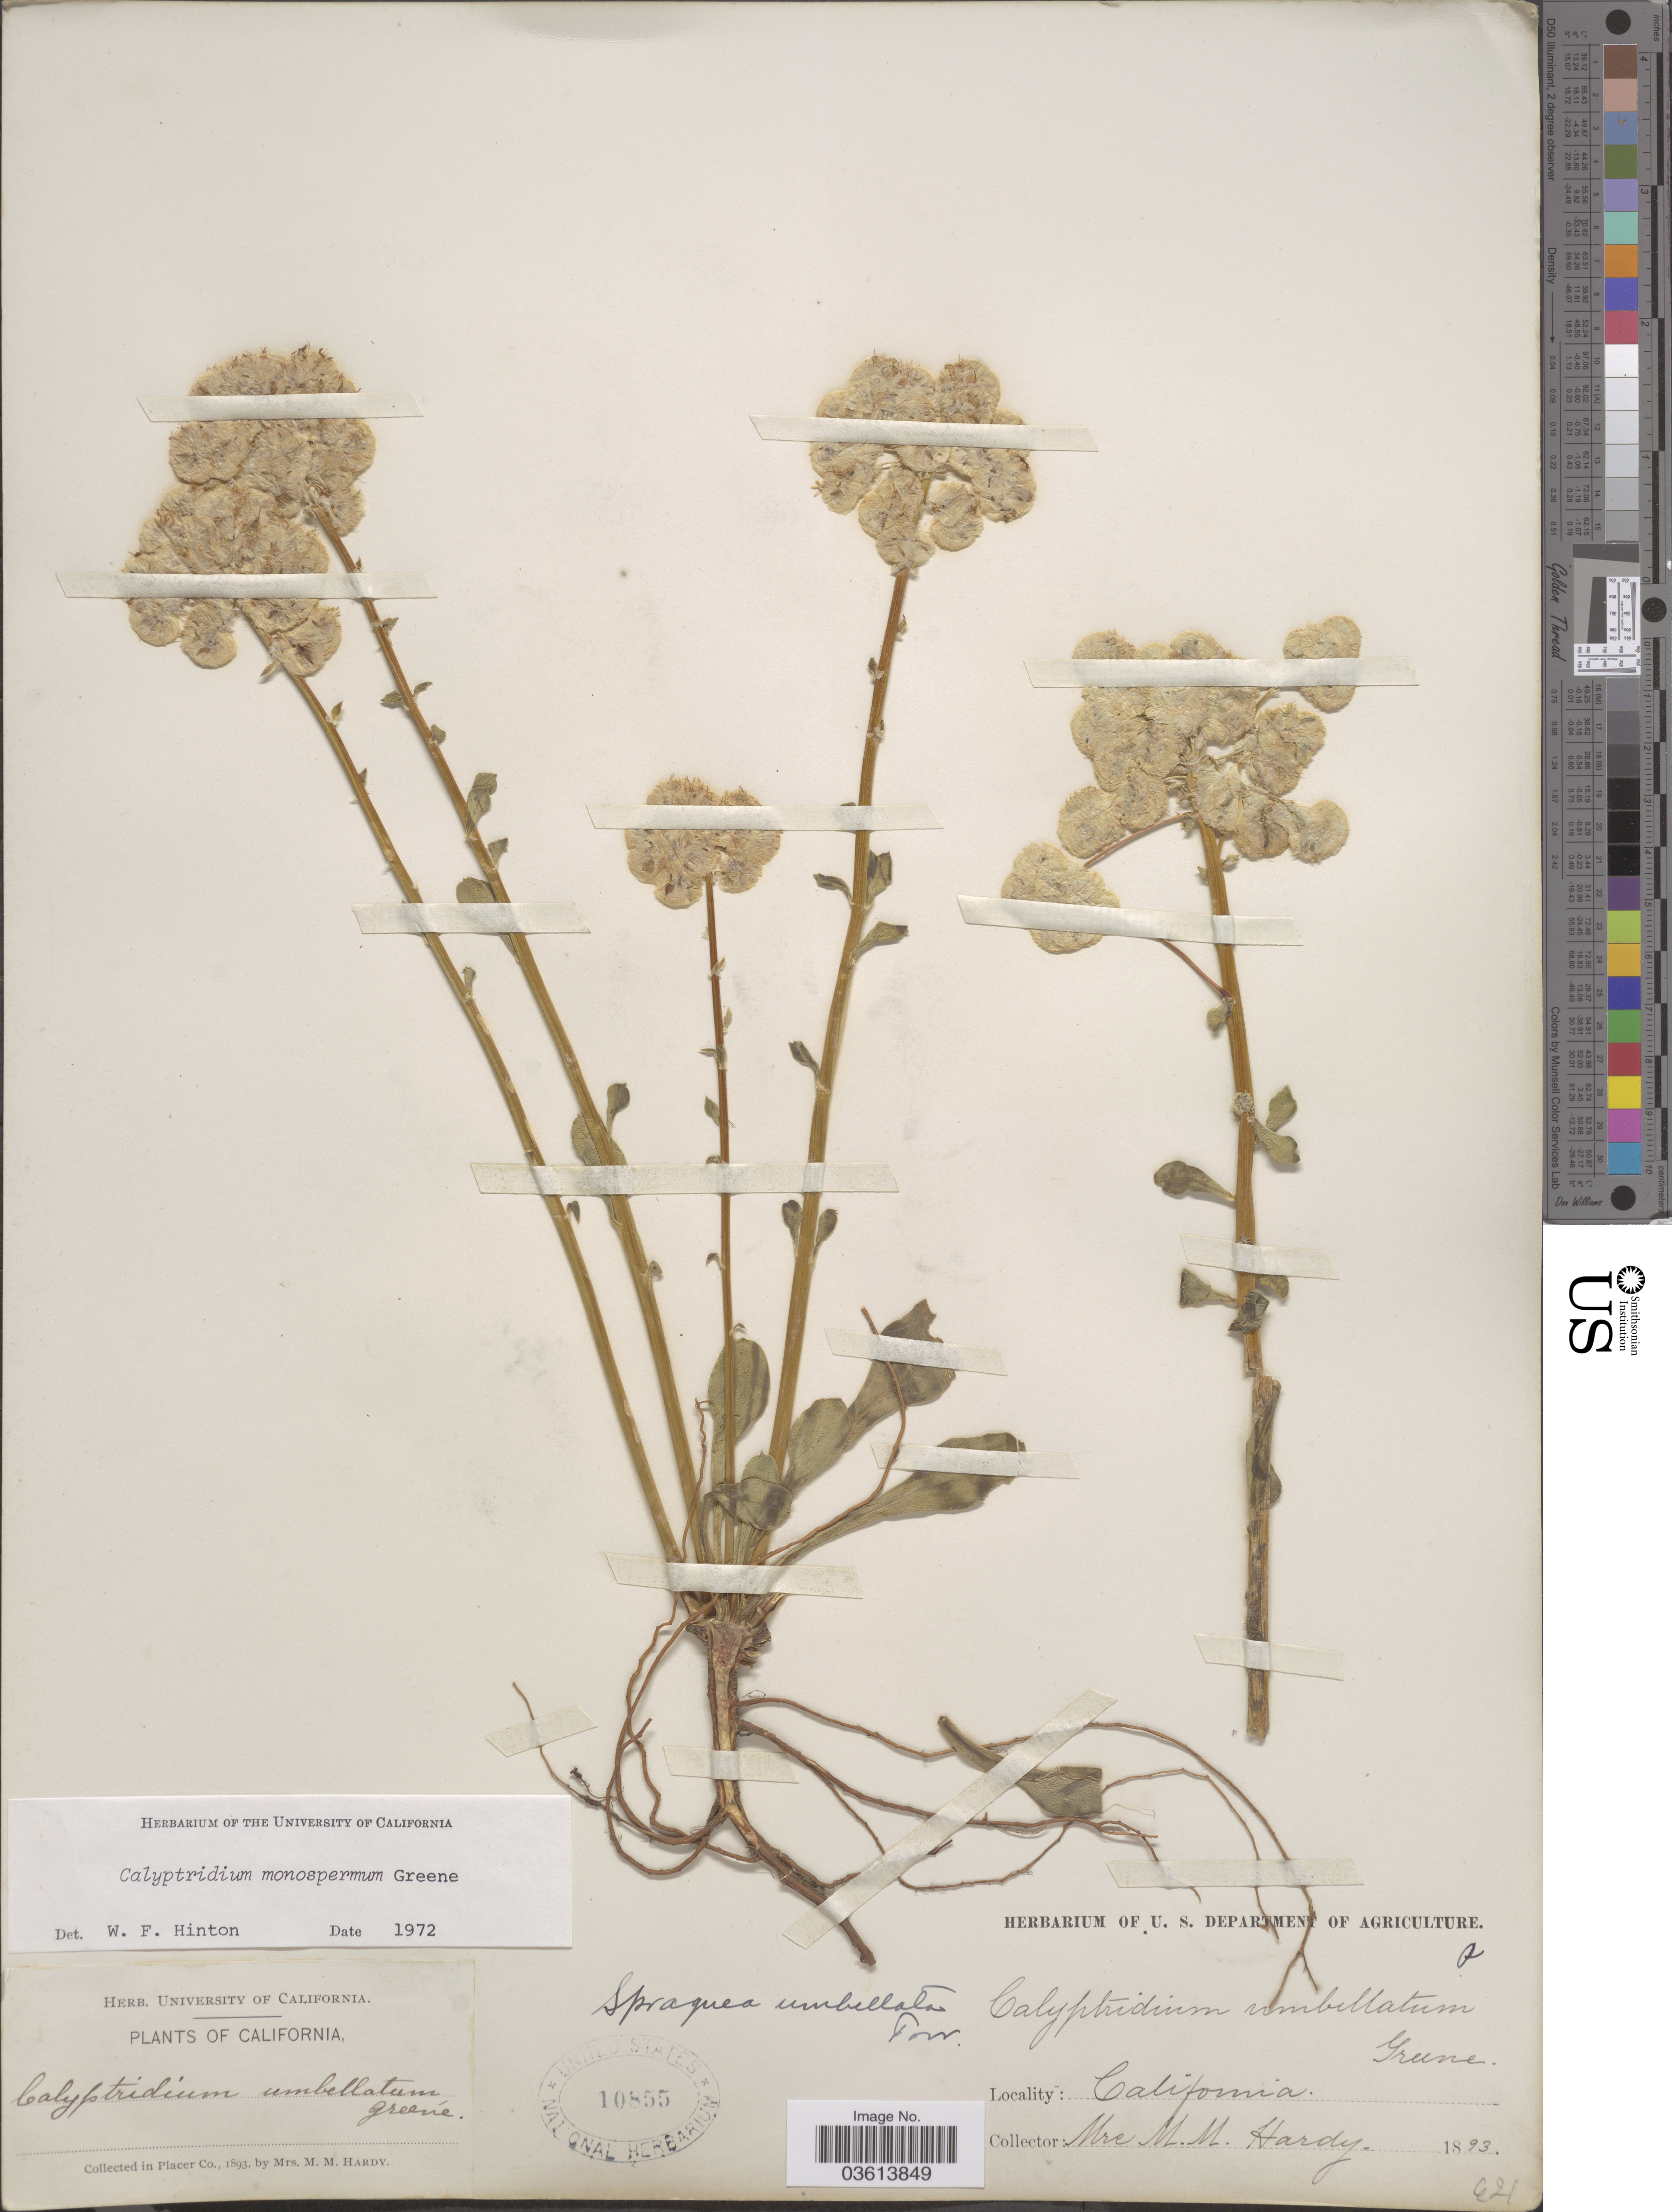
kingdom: Plantae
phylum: Tracheophyta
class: Magnoliopsida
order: Caryophyllales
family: Montiaceae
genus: Calyptridium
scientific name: Calyptridium monospermum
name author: Greene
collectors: Mrs. M. M. Hardy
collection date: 1893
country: United States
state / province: California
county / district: Placer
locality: In Placer Co.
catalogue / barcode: US 10855